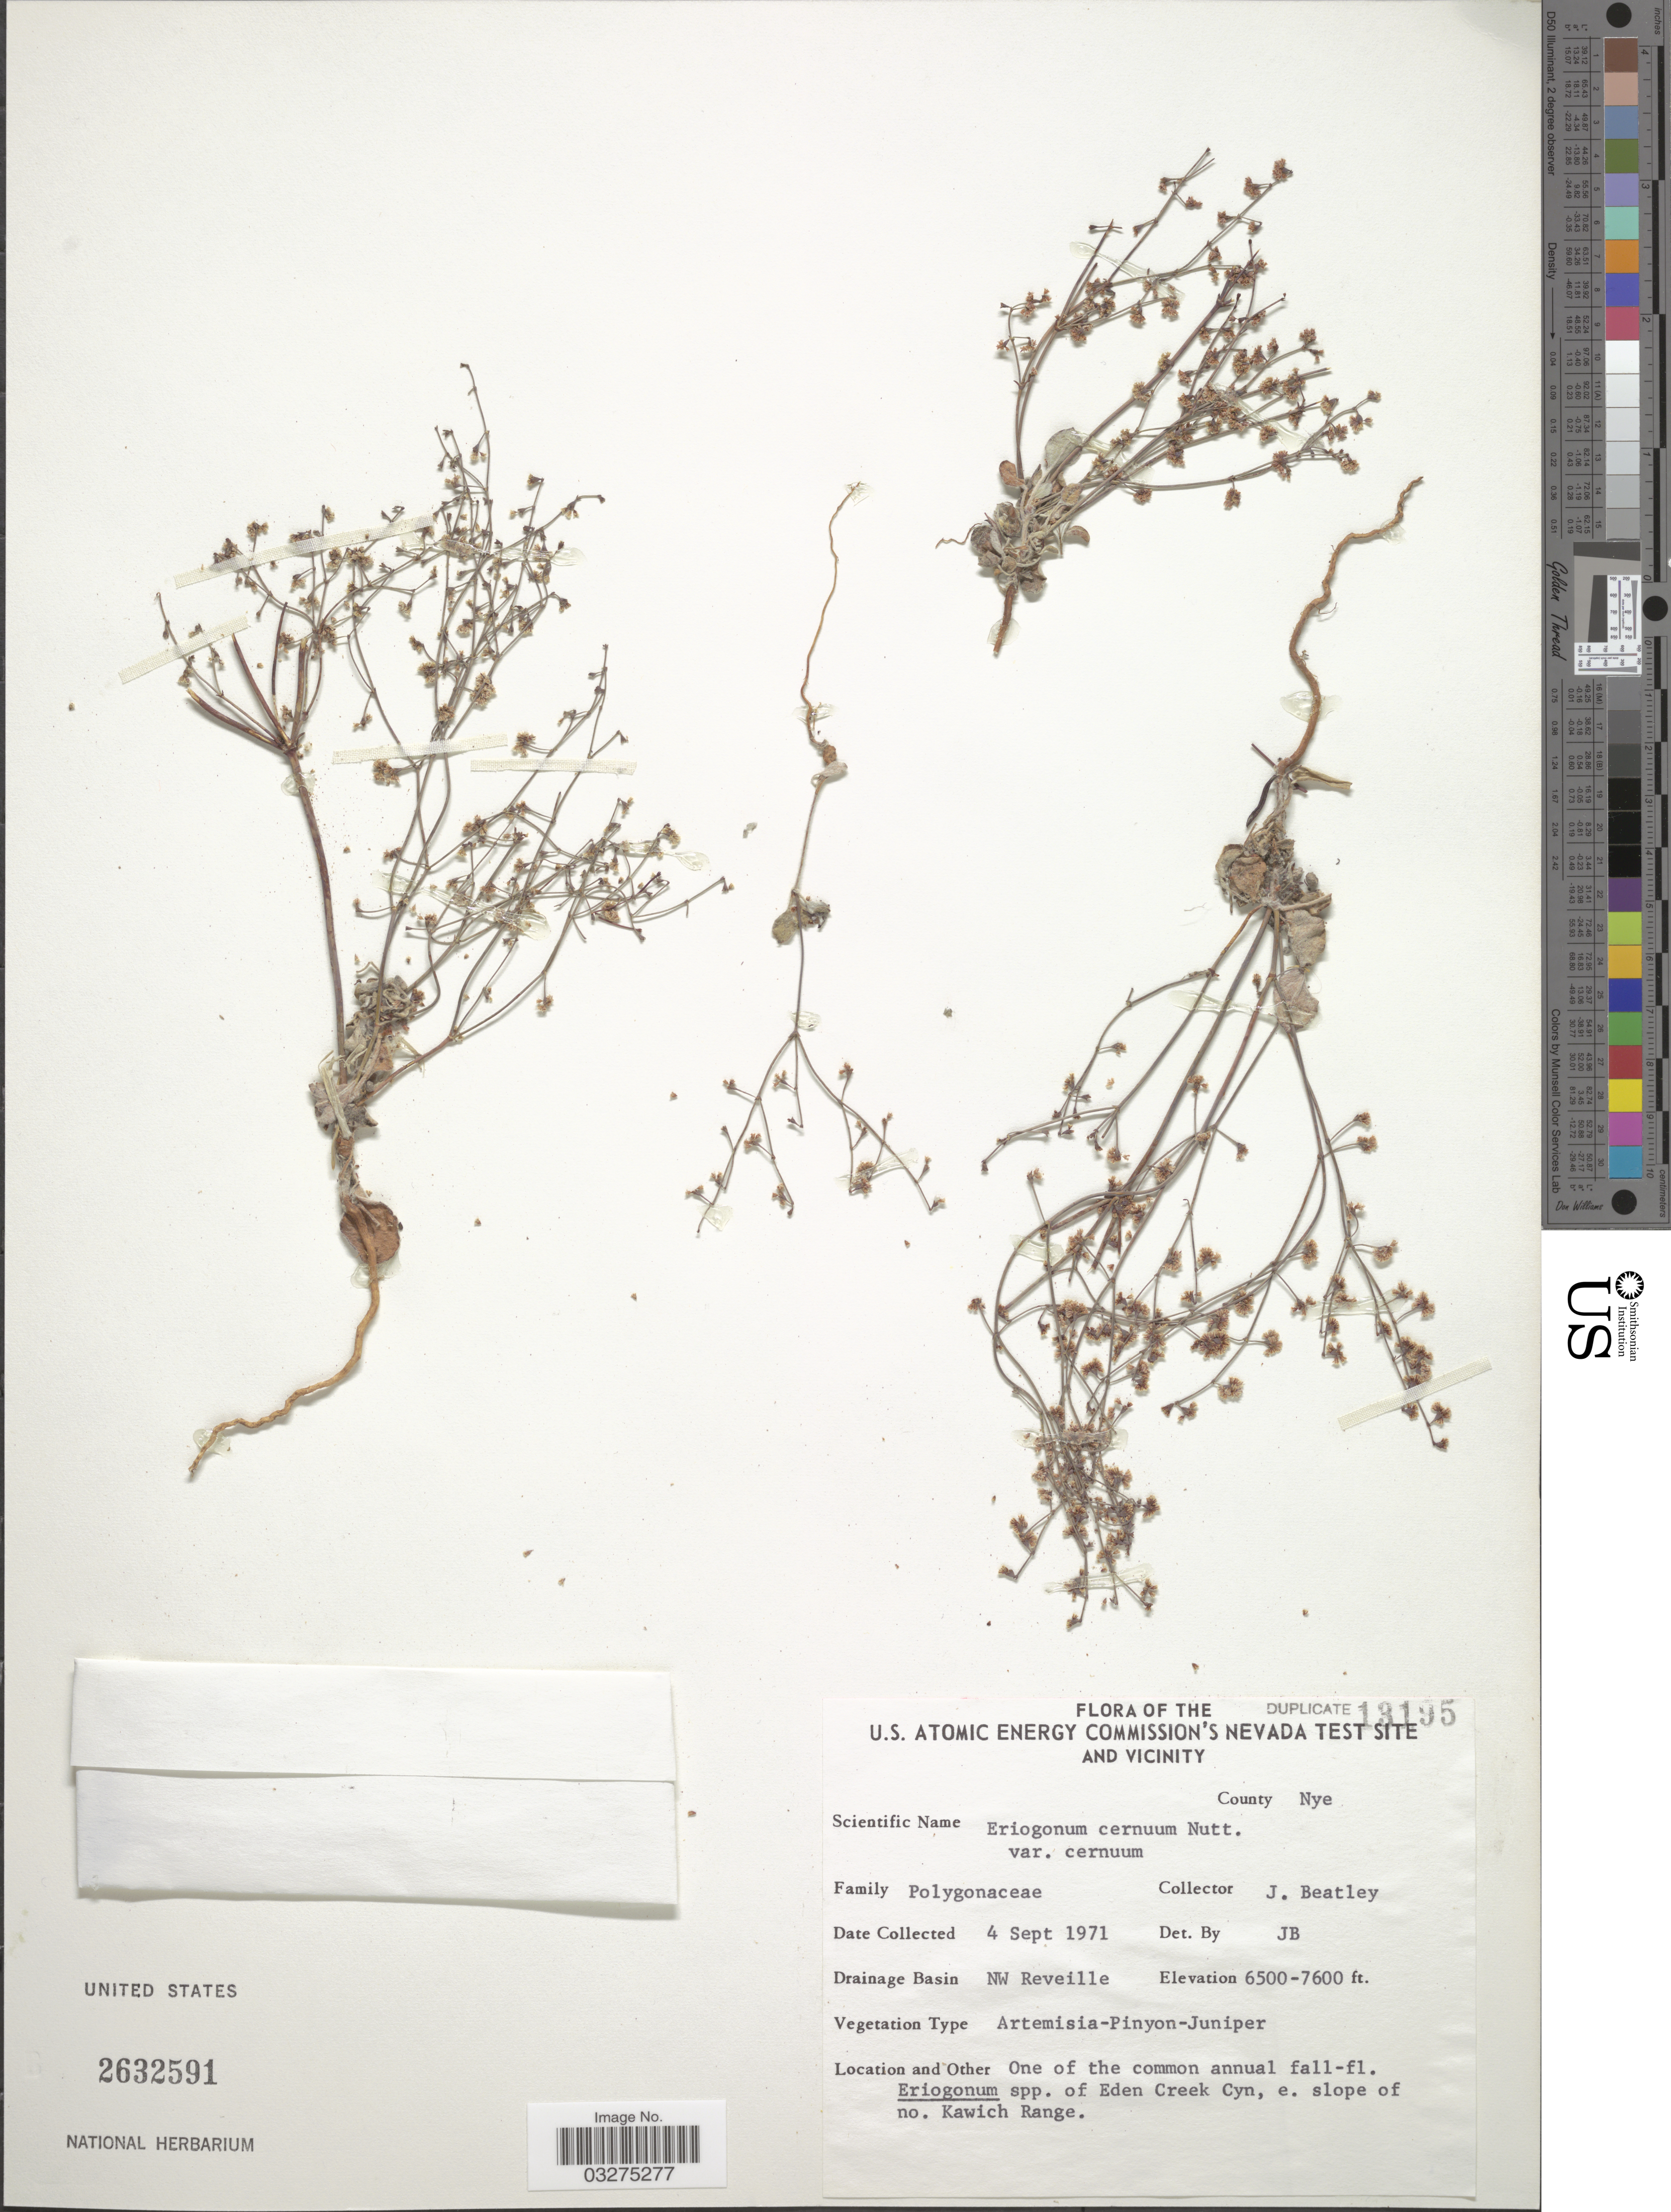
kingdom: Plantae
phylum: Tracheophyta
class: Magnoliopsida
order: Caryophyllales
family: Polygonaceae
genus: Eriogonum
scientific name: Eriogonum cernuum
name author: Nutt.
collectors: J. C. Beatley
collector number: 13195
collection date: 1971-09-04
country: United States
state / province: Nevada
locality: U.S. Atomic Energy Commission's Nevada Test Site and Vicinity, County Nye, Drainage Basin NW Reveille, Eden Creek Cyn, e. slope of no. Kawich Range.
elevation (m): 1981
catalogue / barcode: US 2632591